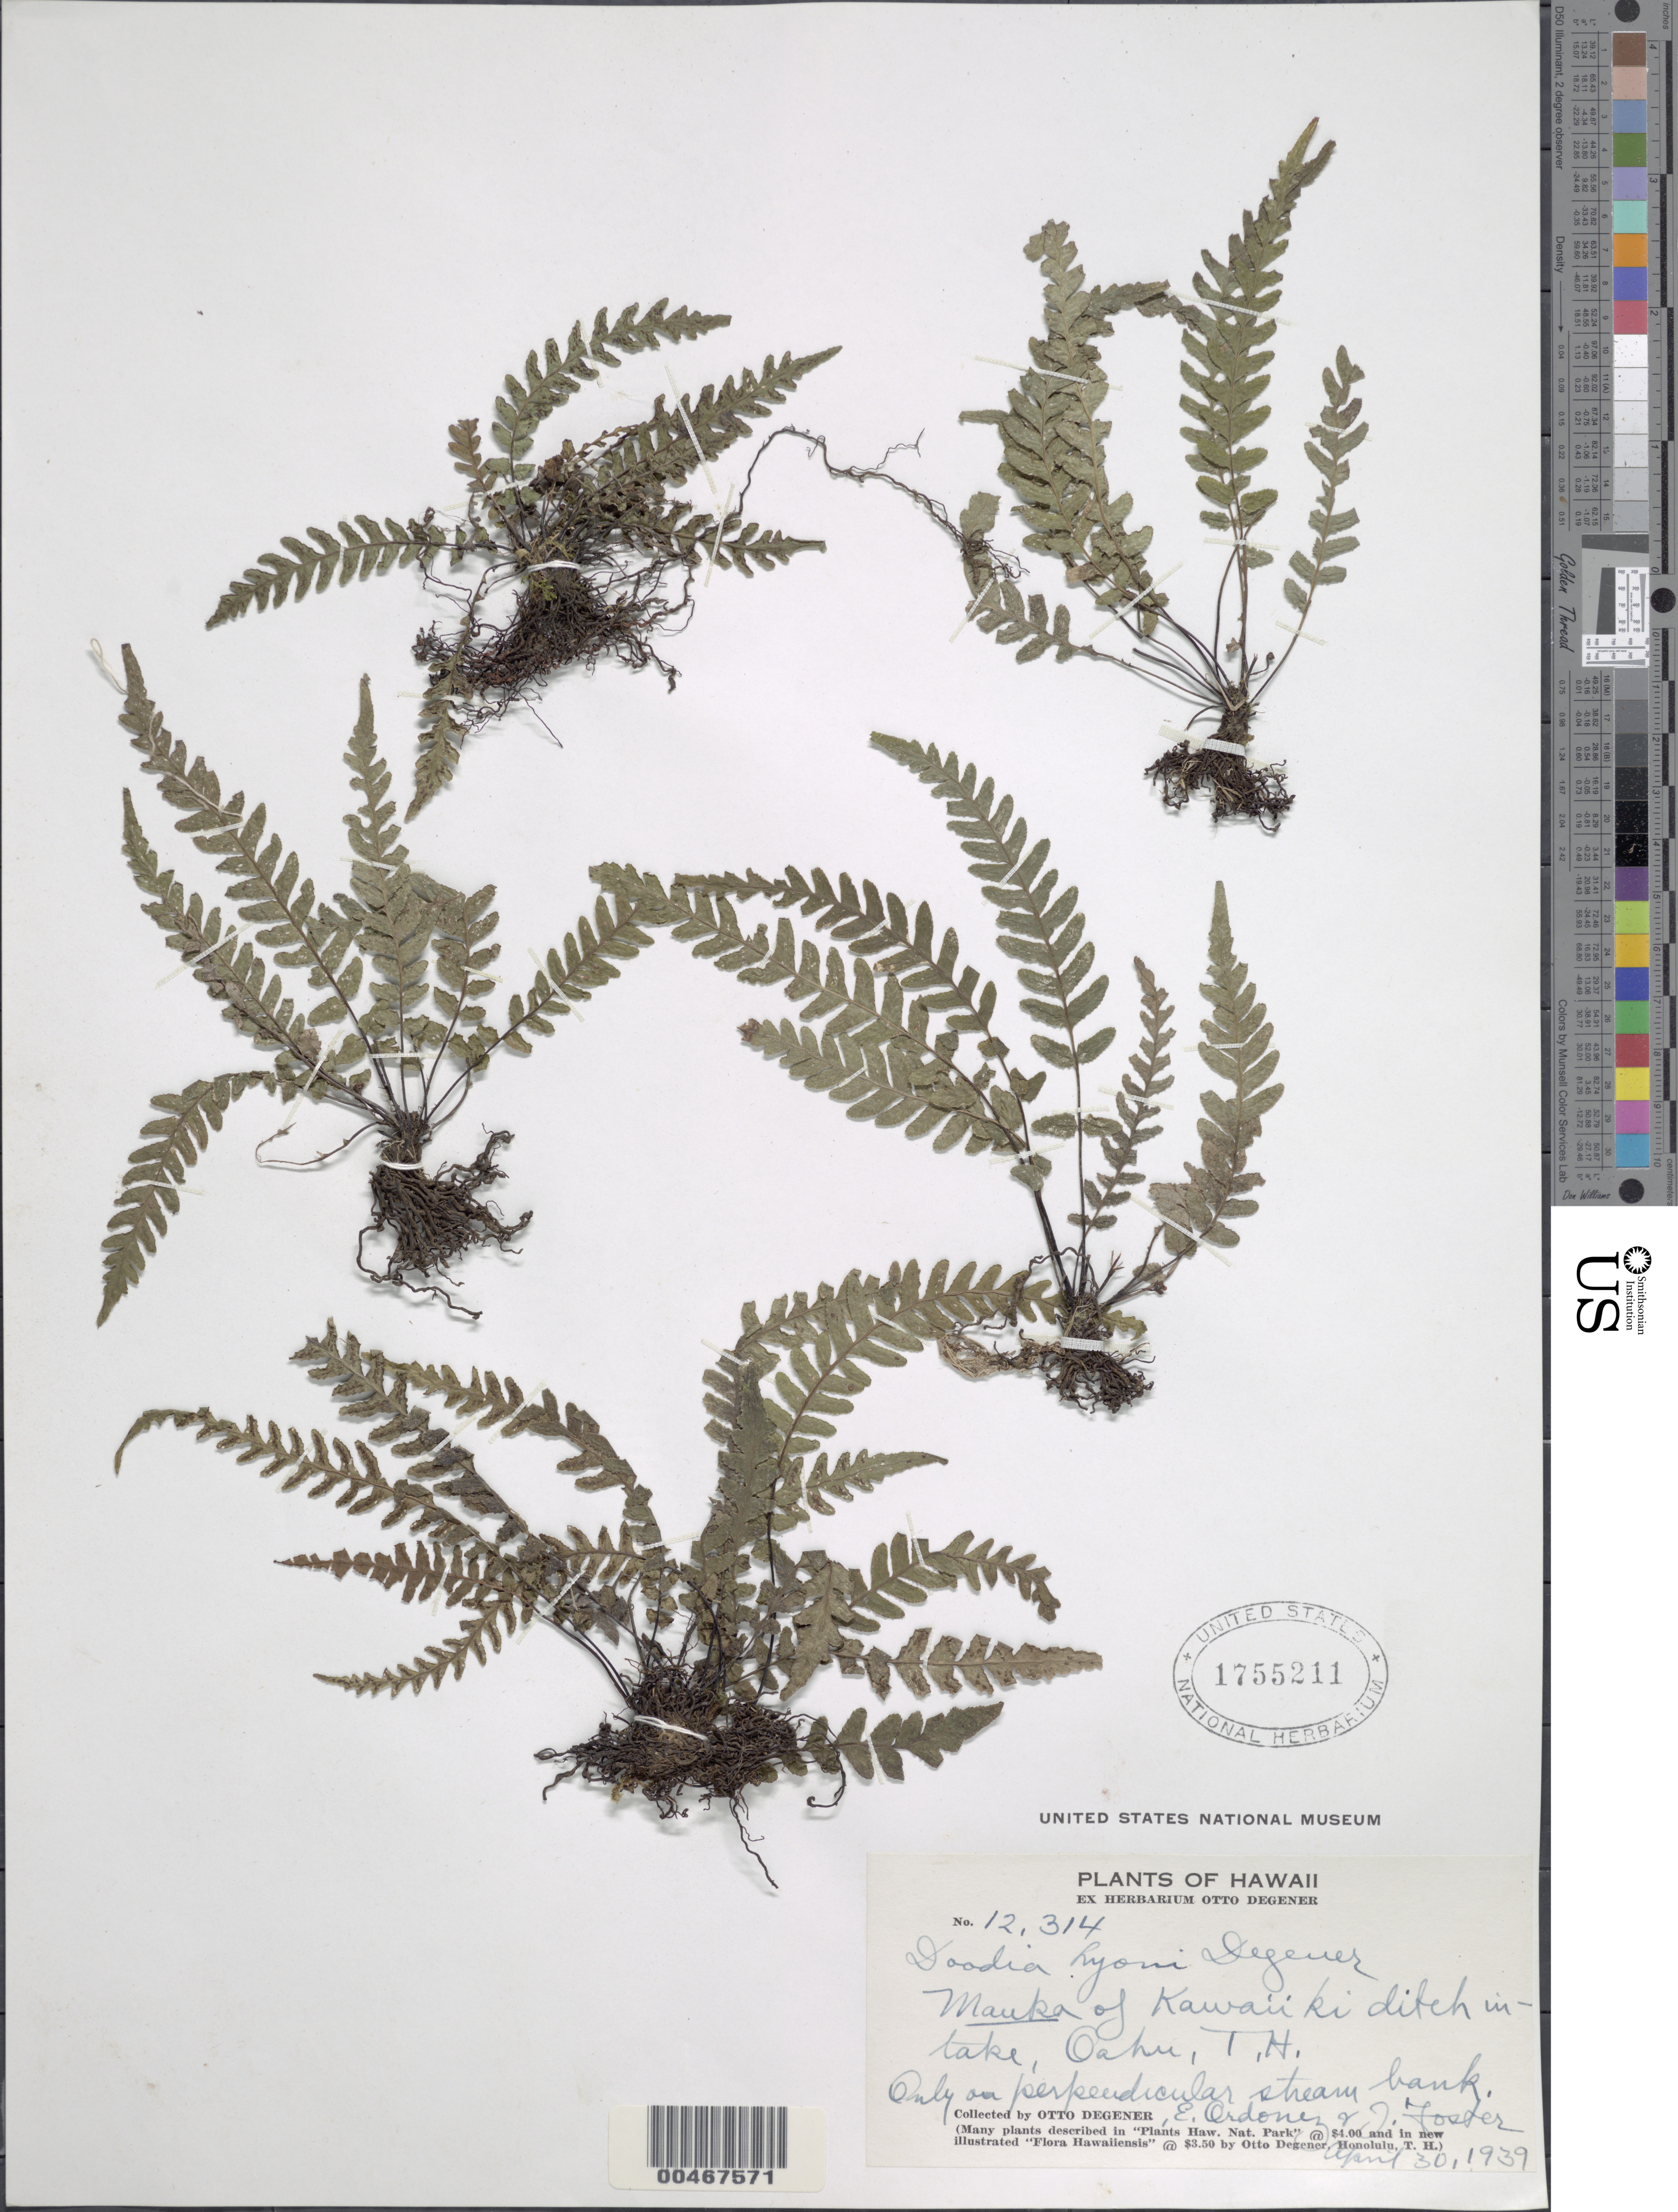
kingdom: Plantae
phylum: Tracheophyta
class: Polypodiopsida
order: Polypodiales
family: Blechnaceae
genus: Doodia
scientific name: Doodia lyonii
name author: O. Deg.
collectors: O. Degener, E. Ordonez & J. Foster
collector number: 12314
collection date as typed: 30 Apr 1939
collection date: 1939-04-30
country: United States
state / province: Hawaii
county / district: Honolulu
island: Oahu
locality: Mauka of Kawaiiki ditch intake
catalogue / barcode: US 1755211